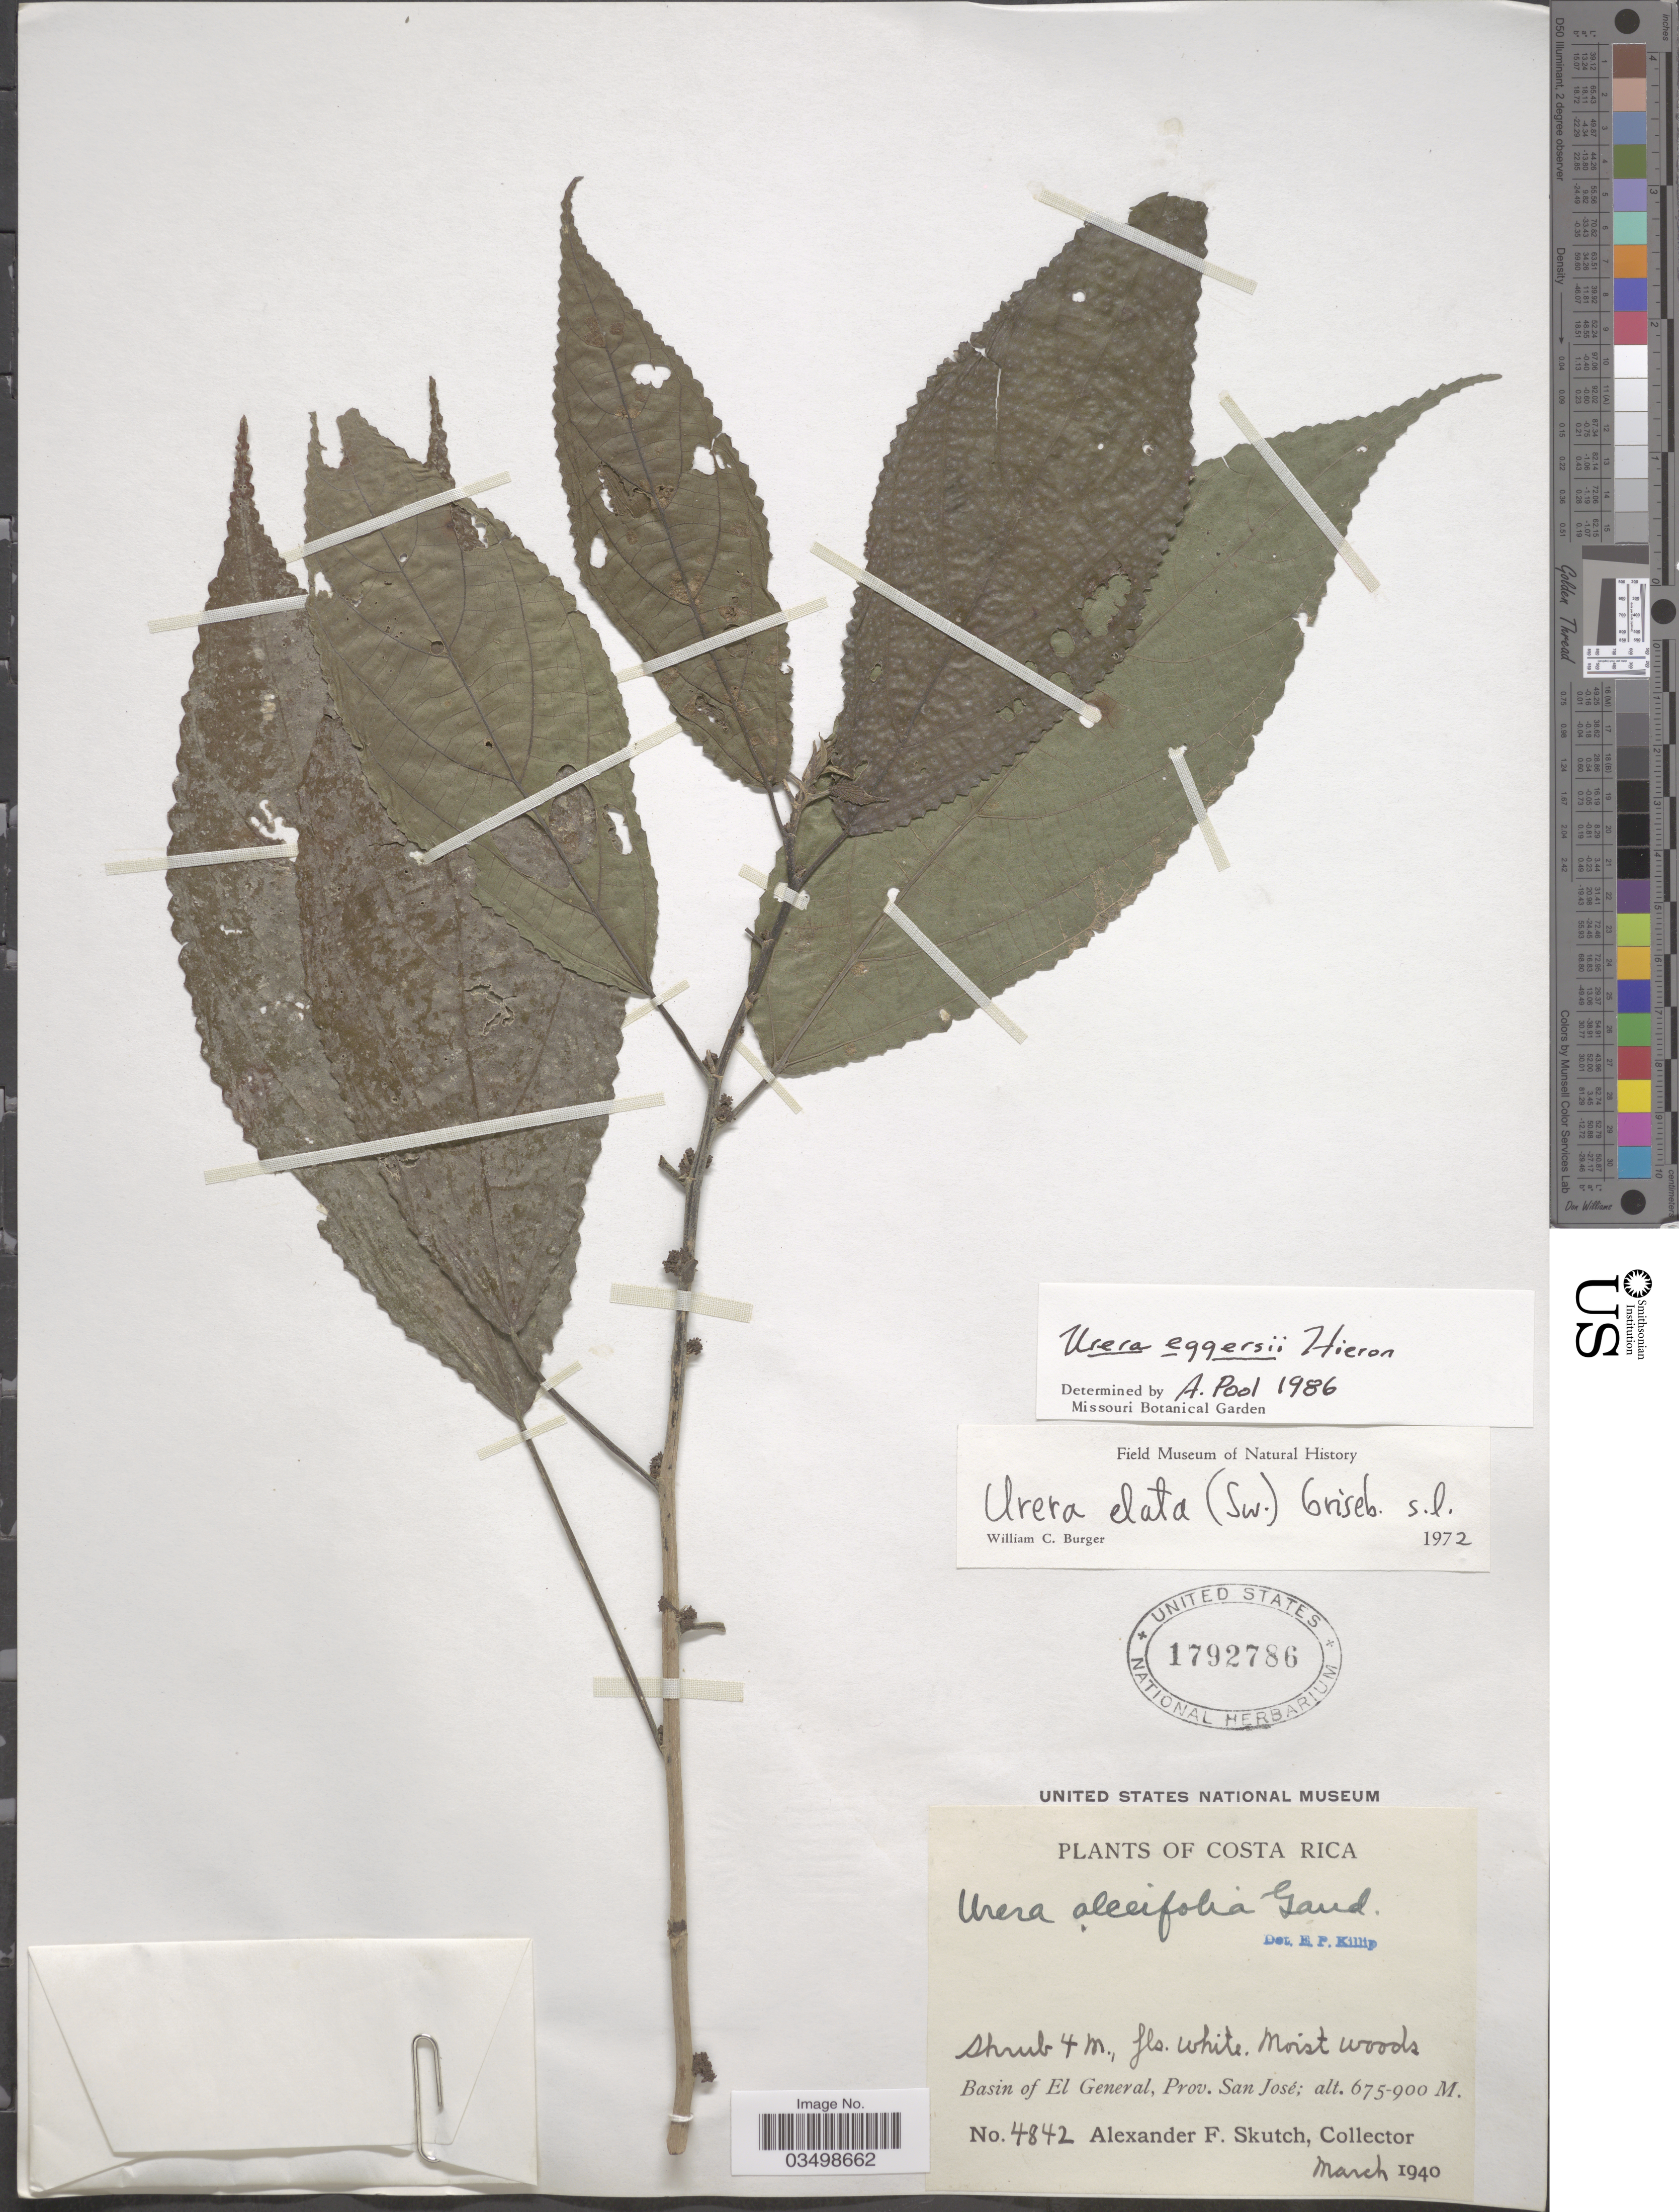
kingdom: Plantae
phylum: Tracheophyta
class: Magnoliopsida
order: Rosales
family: Urticaceae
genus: Urera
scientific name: Urera eggersii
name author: Hieron.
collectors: A. F. Skutch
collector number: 4842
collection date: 1940-03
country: Costa Rica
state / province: San José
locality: Basin of El General.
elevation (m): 675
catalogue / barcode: US 1792786